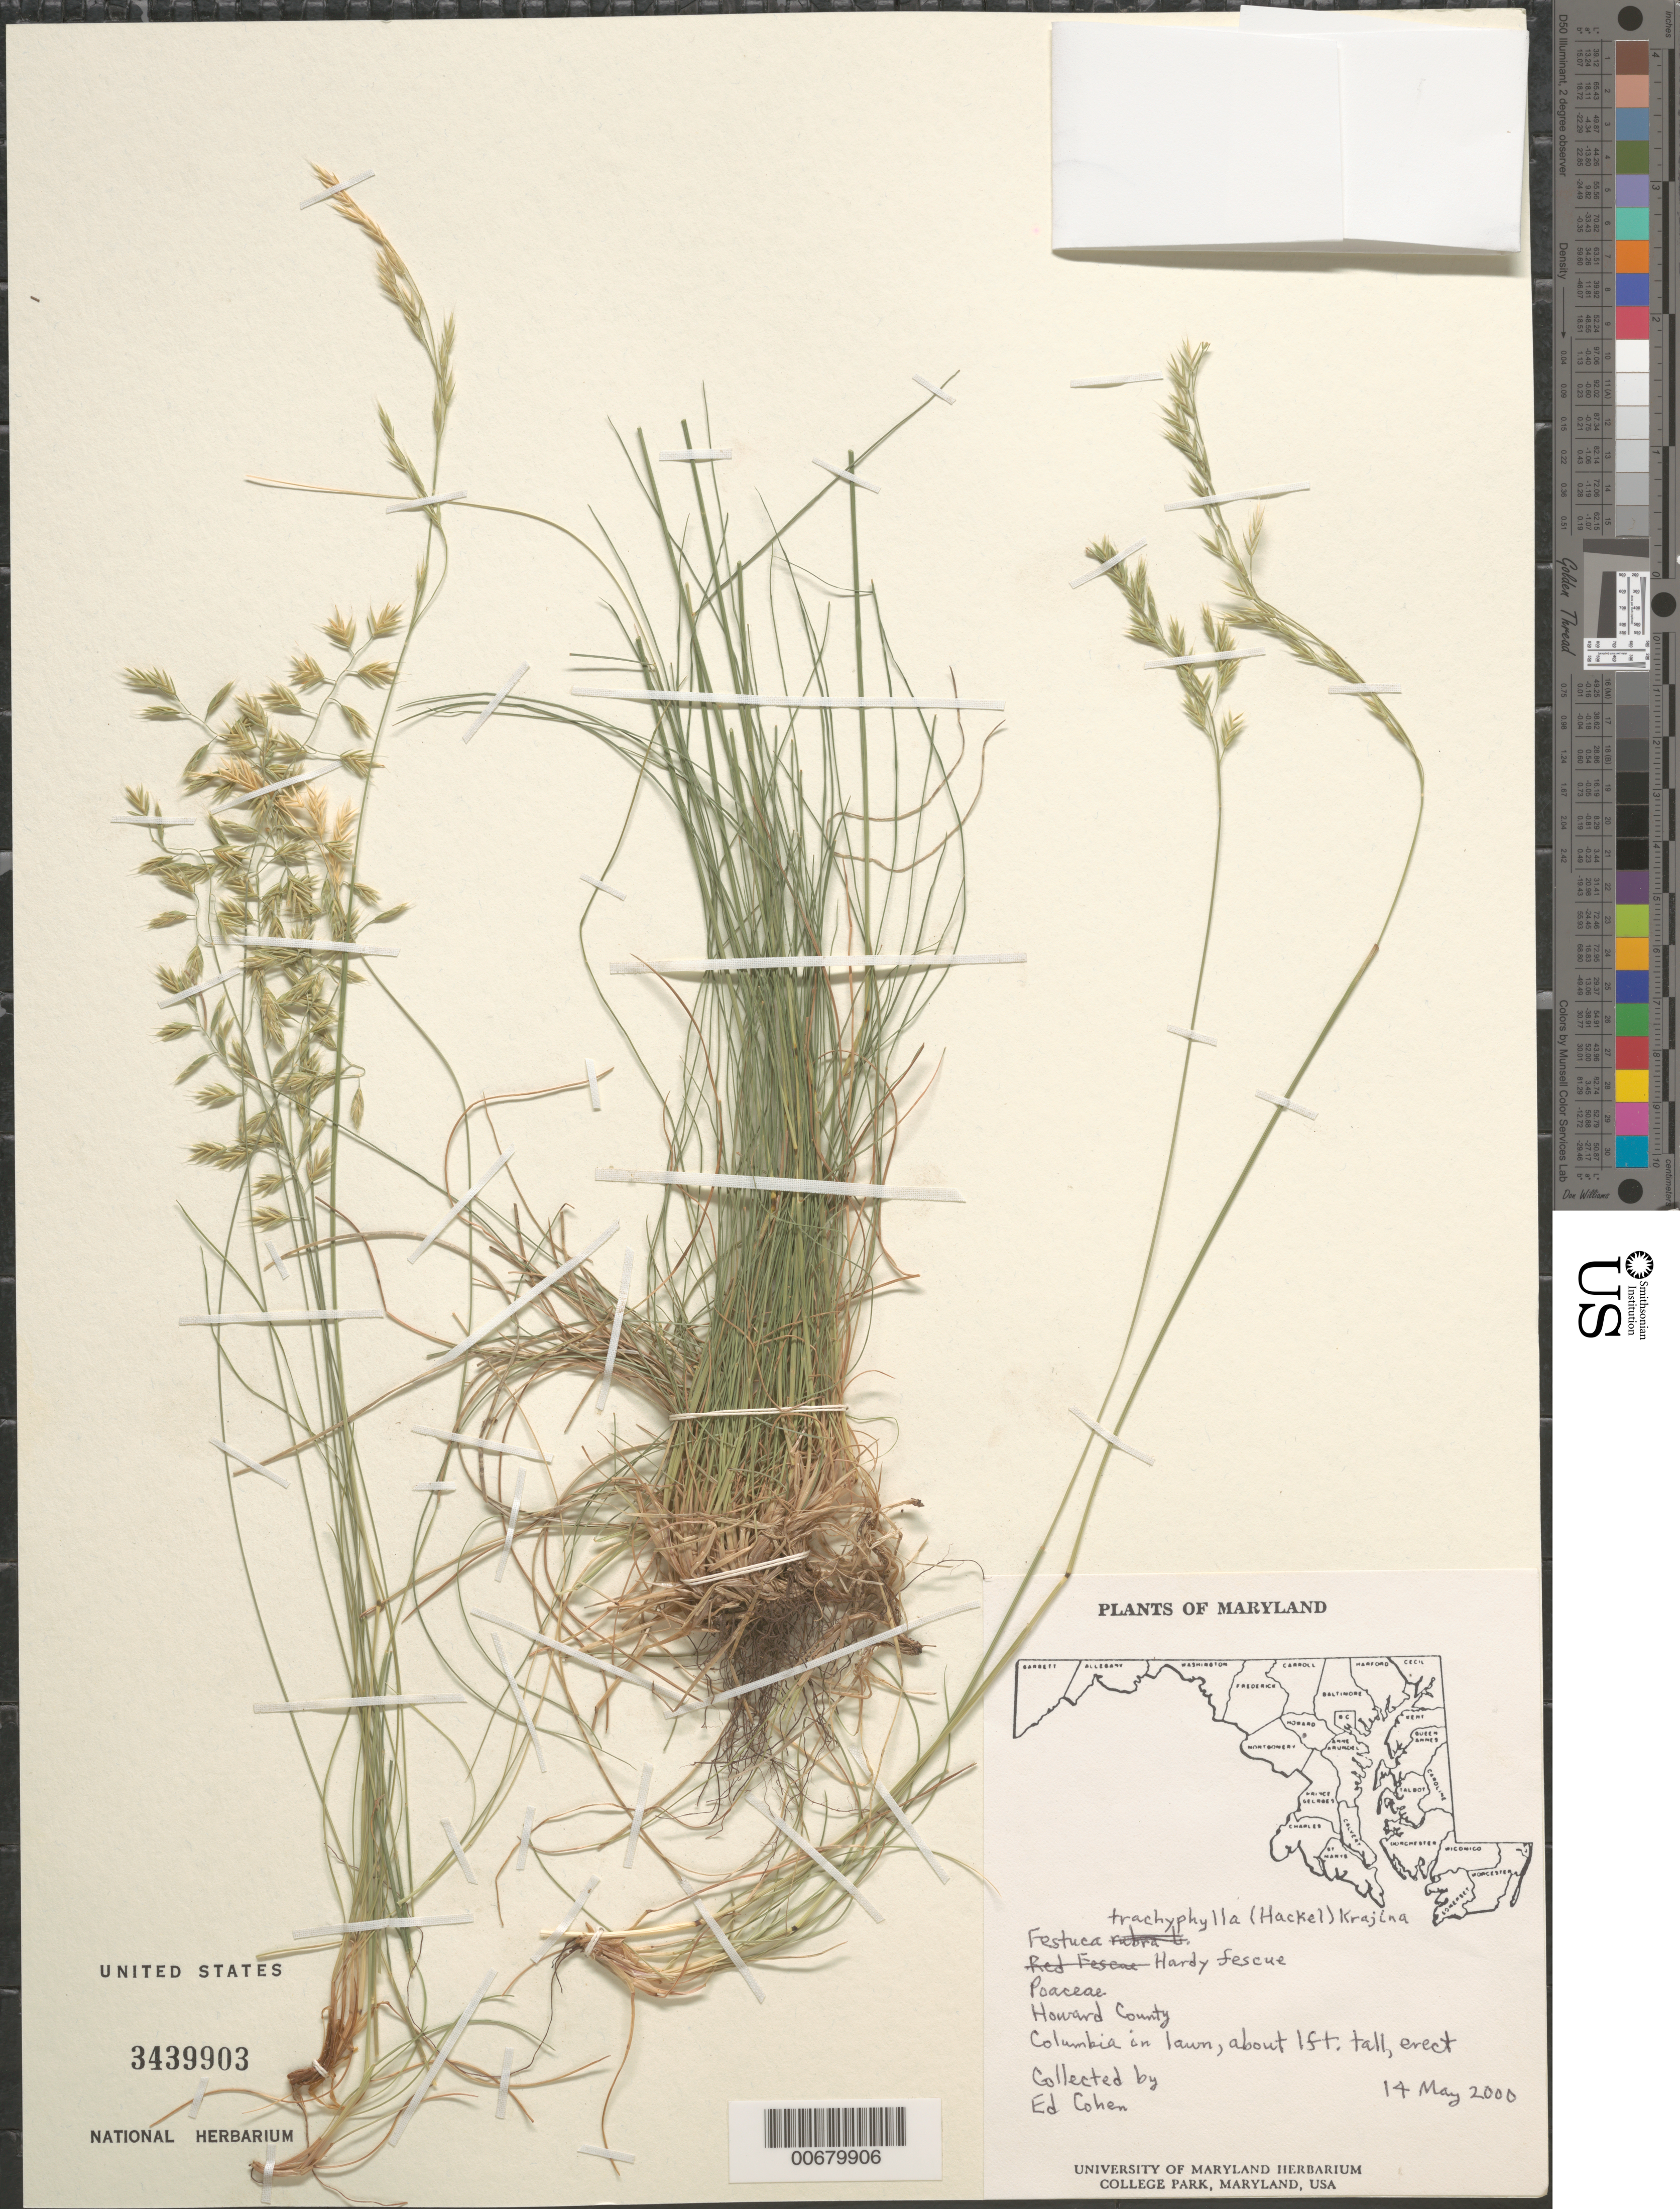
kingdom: Plantae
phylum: Tracheophyta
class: Liliopsida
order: Poales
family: Poaceae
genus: Festuca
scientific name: Festuca trachyphylla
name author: (Hack.) Krajina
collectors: E. Cohen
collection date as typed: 14 May 2000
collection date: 2000-05-14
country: United States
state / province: Maryland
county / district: Howard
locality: Columbia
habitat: in lawn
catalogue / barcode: US 3439903